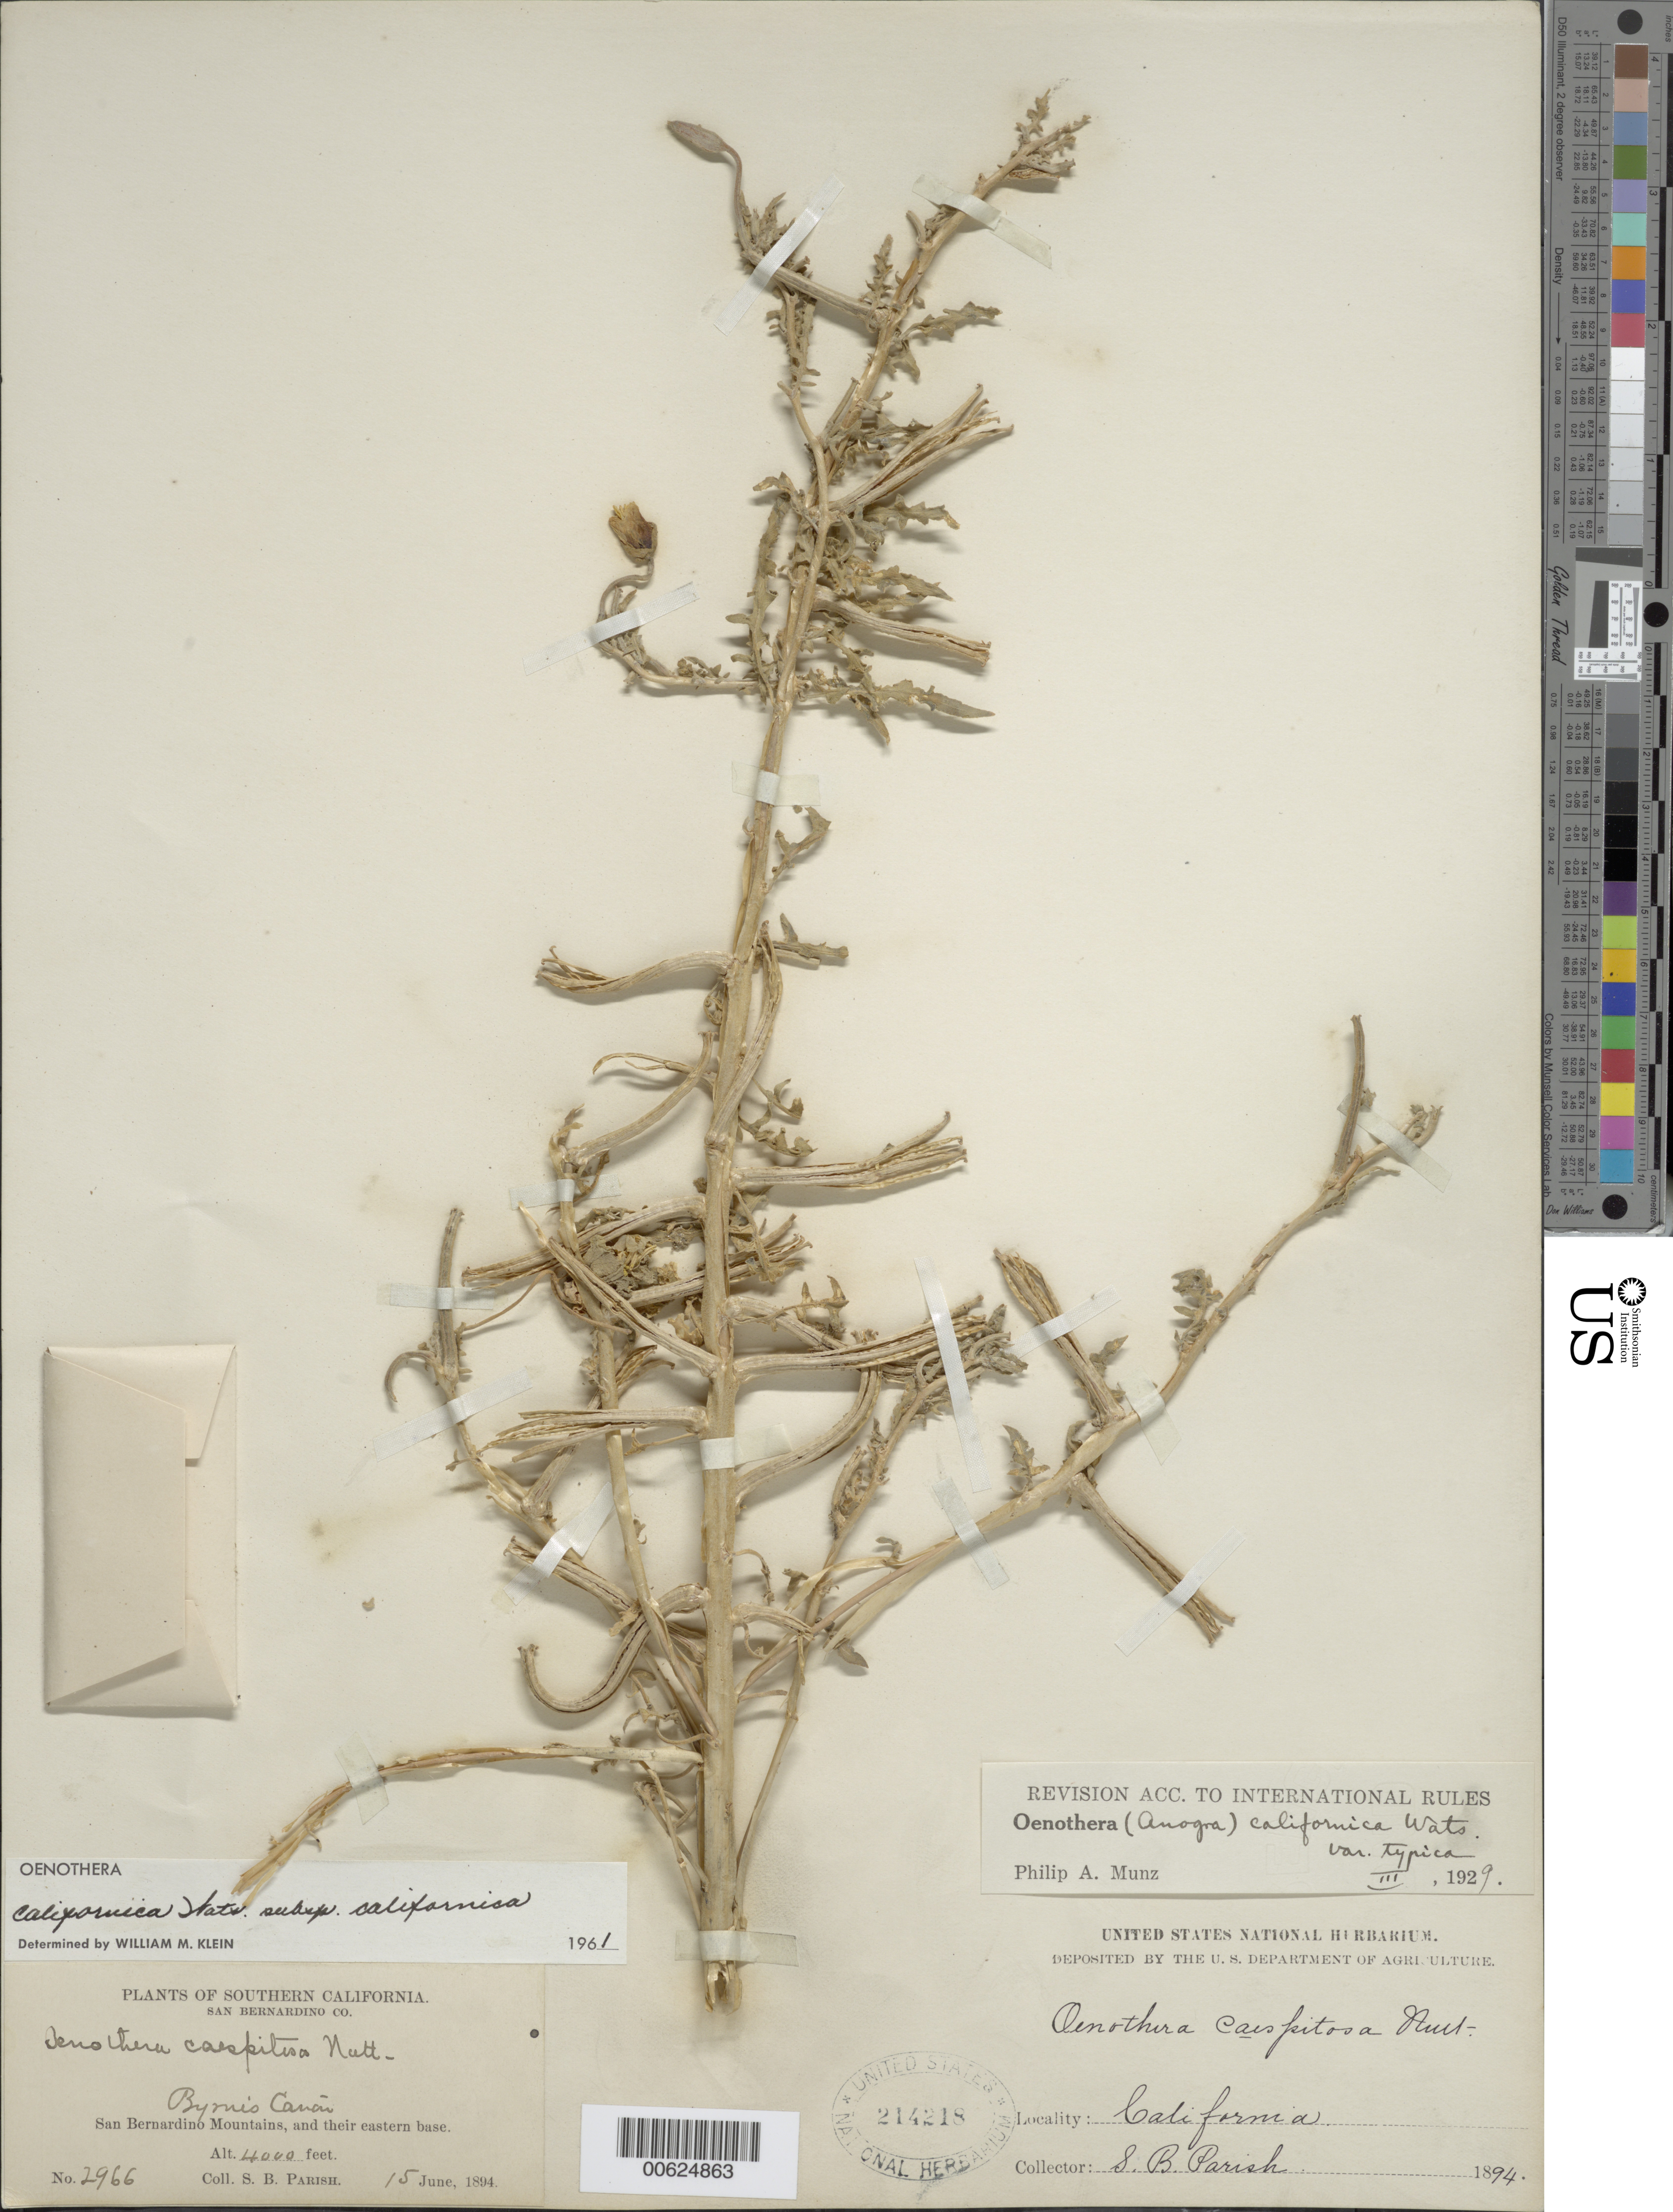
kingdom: Plantae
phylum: Tracheophyta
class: Magnoliopsida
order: Myrtales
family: Onagraceae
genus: Oenothera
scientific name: Oenothera avita subsp. californica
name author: (S. Watson) W.L. Wagner & Gandhi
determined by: Wagner, W. L., (BOT), Smithsonian Institution - National Museum of Natural History (UNITED STATES)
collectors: S. B. Parish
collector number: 2966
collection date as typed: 15 Jun 1894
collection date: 1894-06-15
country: United States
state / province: California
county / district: San Bernardino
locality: Byronis Canon, San Bernardino Mts.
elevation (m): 1219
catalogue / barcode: US 214218